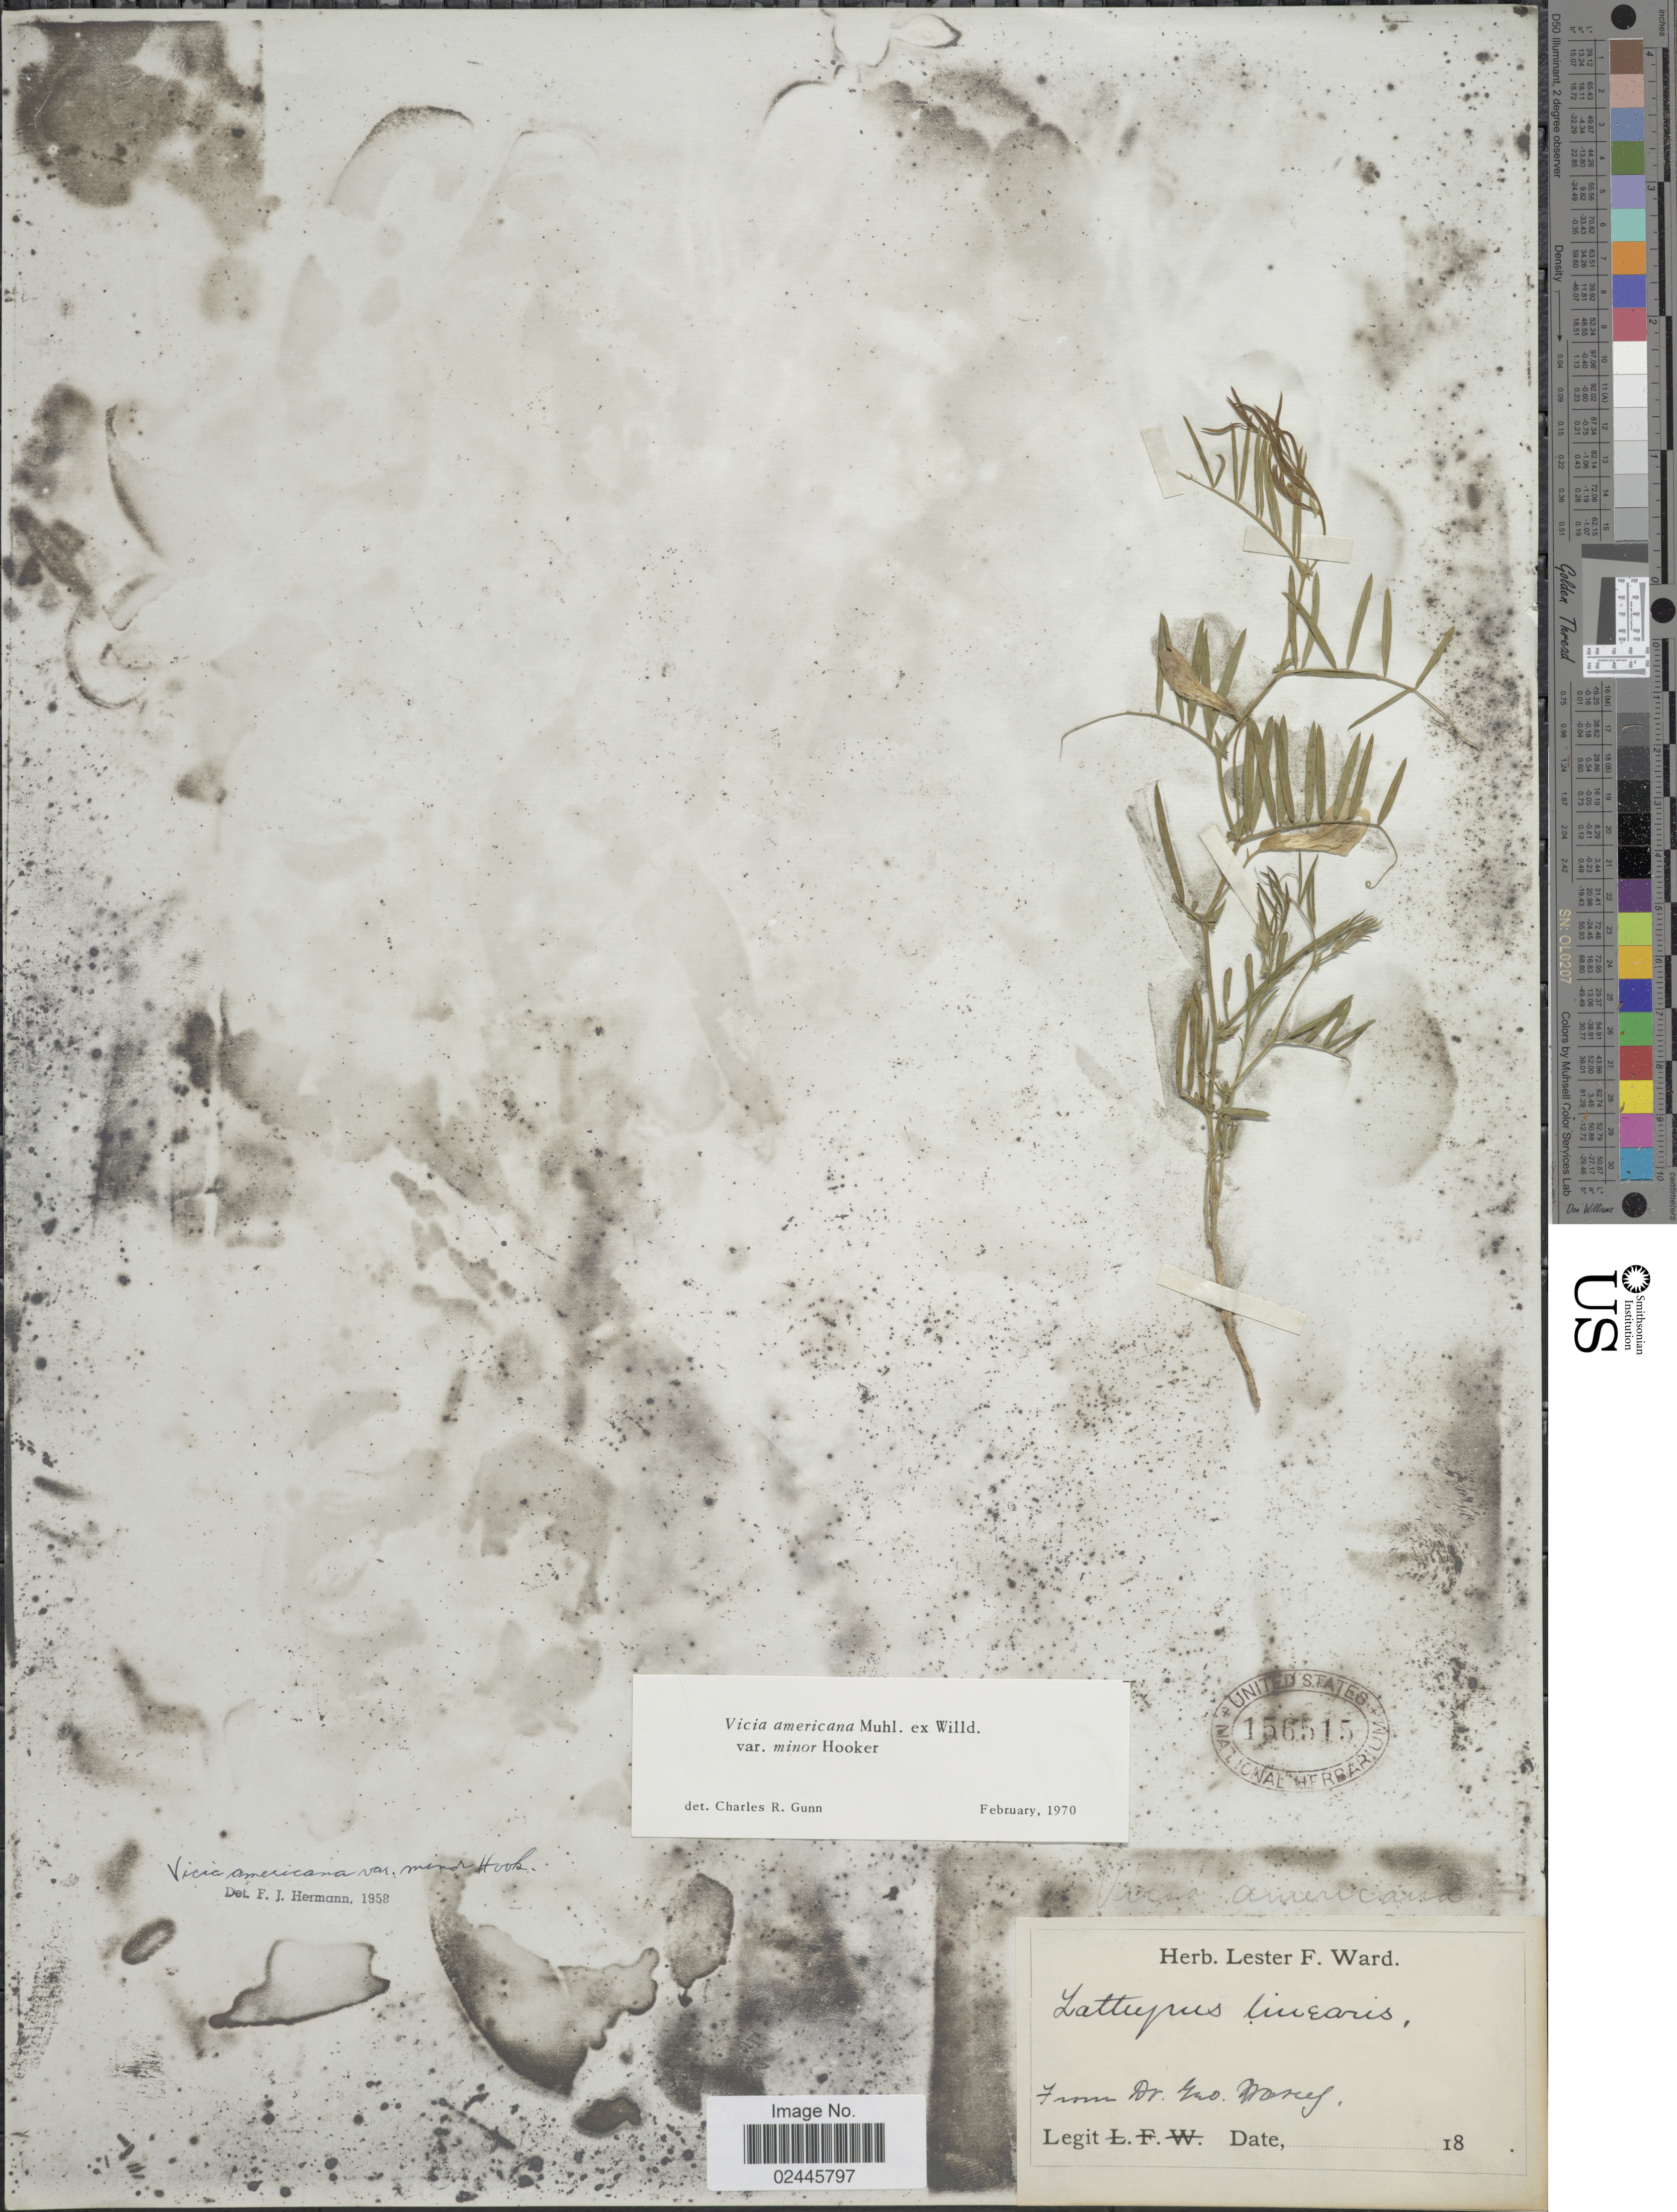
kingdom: Plantae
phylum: Tracheophyta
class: Magnoliopsida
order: Fabales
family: Fabaceae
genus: Vicia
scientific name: Vicia americana var. minor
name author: Hook.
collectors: ex Herb. Dr. Geo Vasey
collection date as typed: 18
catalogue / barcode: US 156515